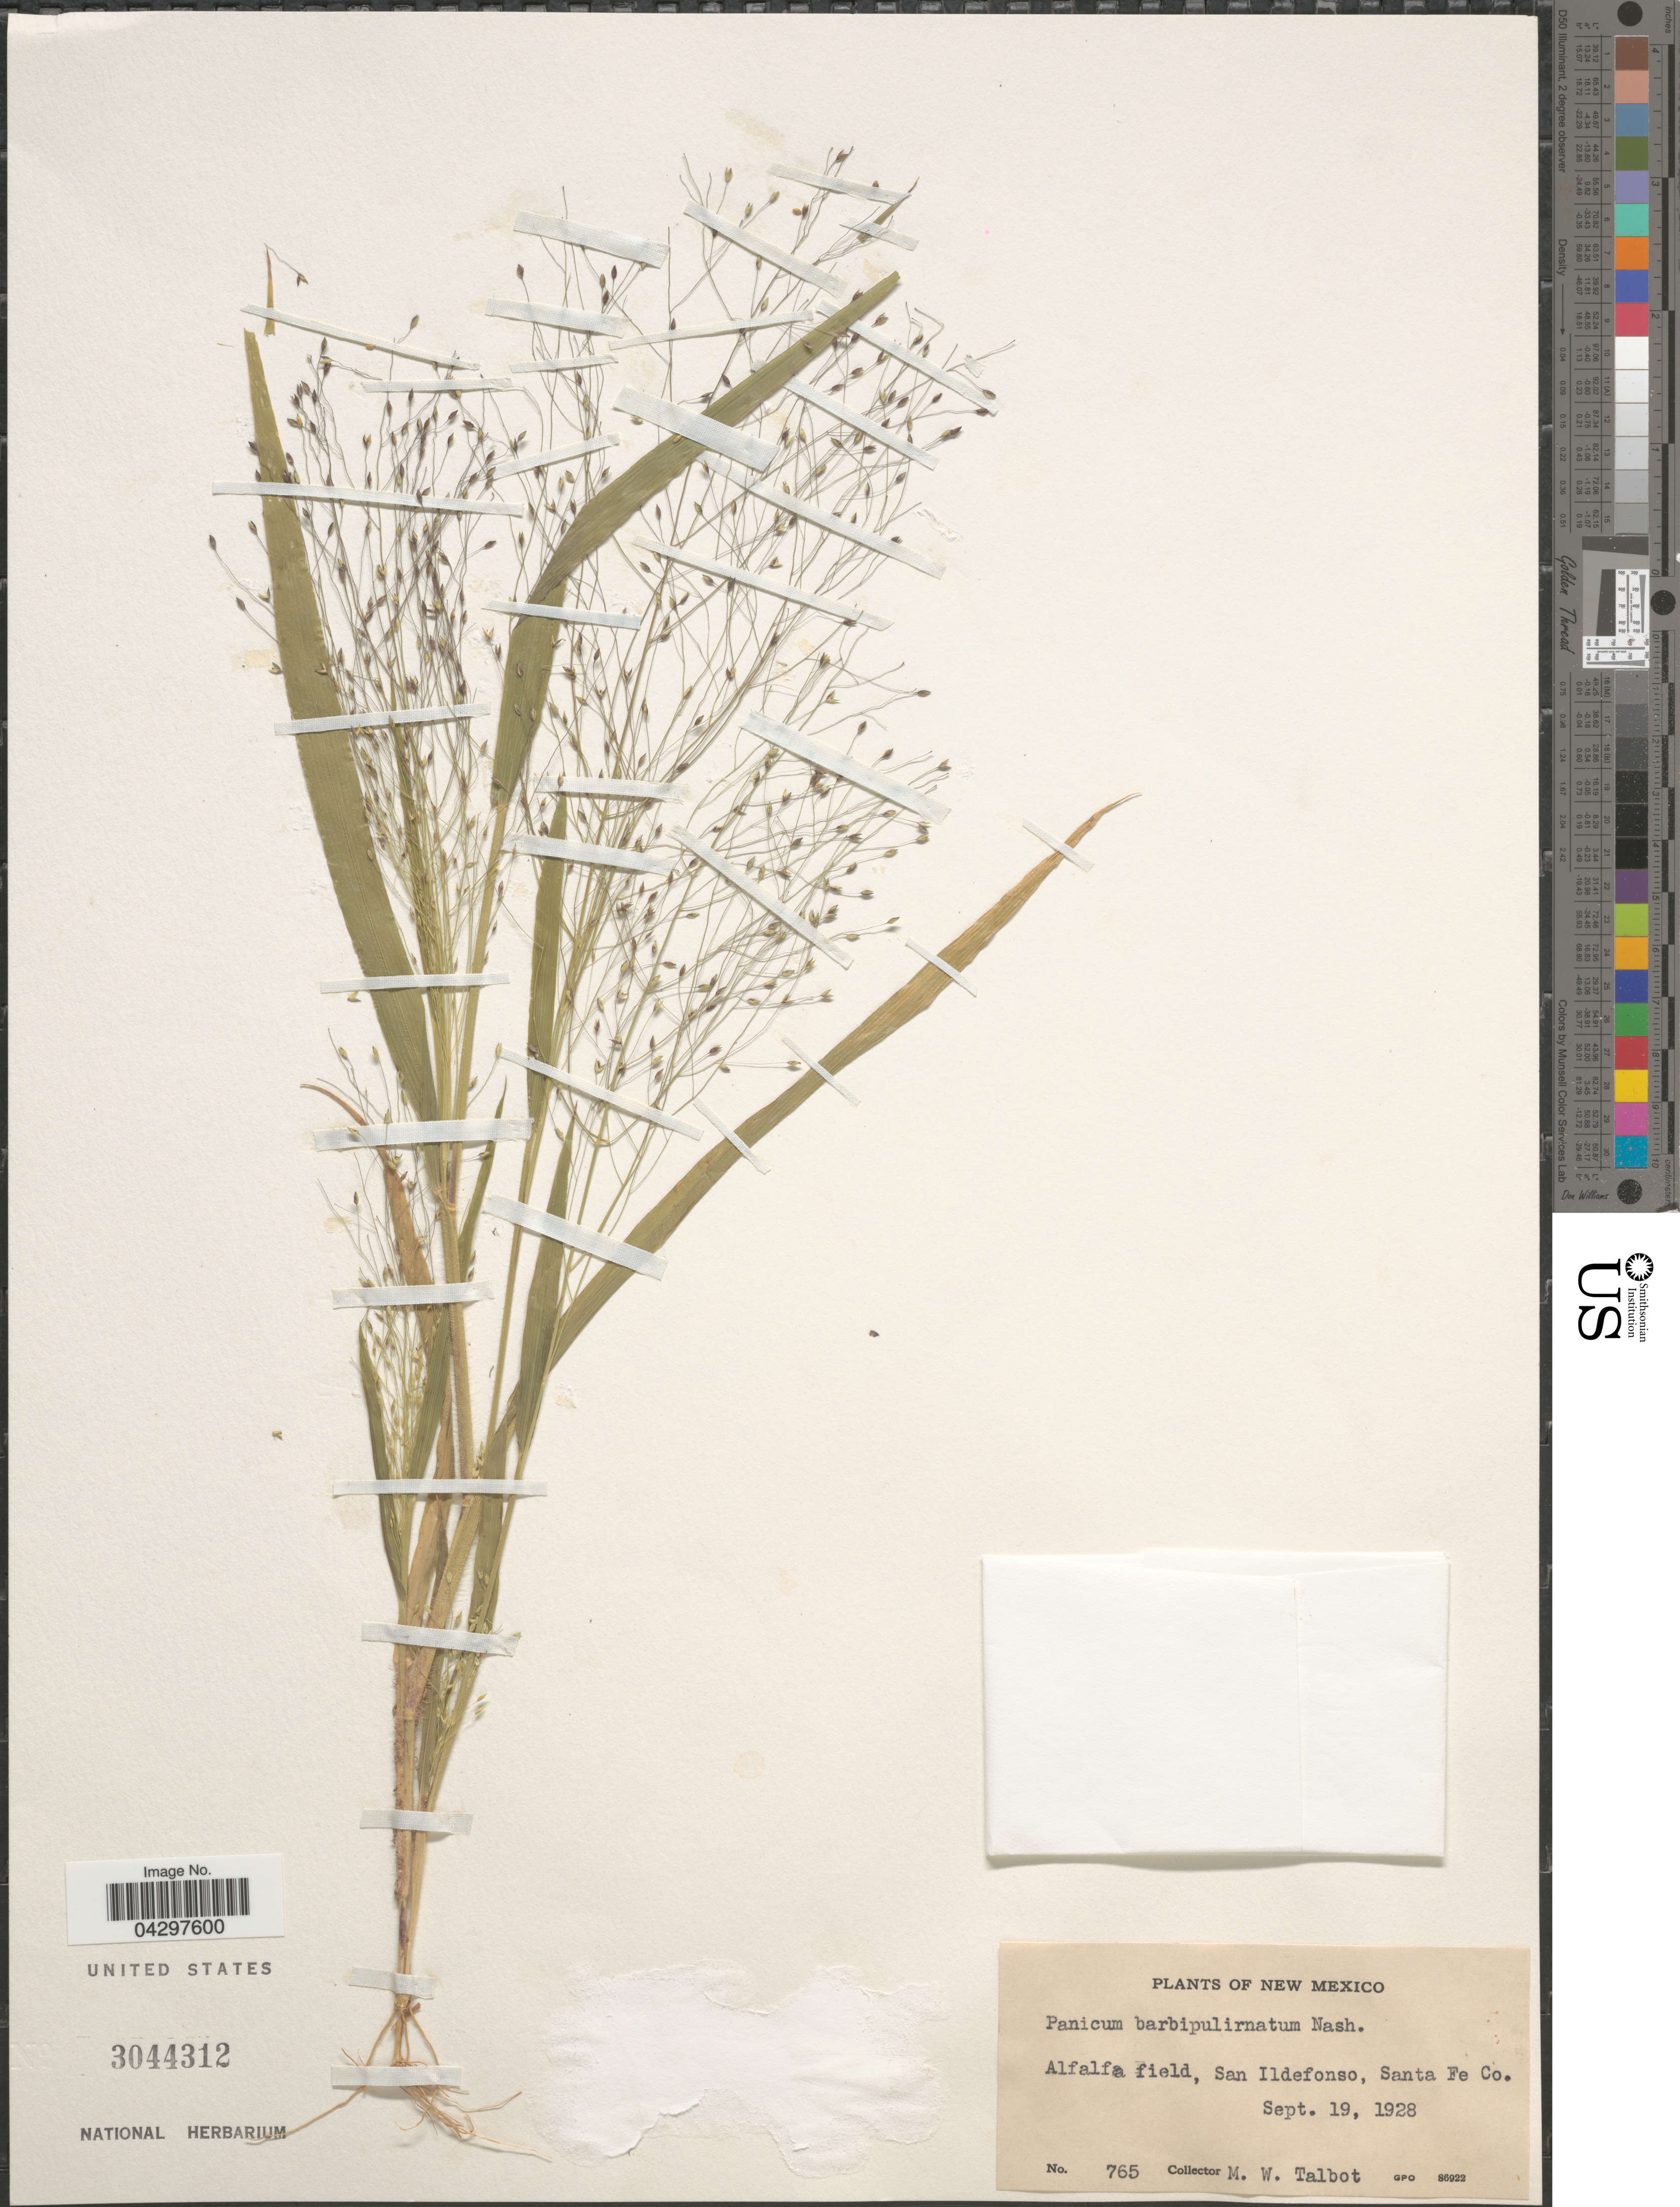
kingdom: Plantae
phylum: Tracheophyta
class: Liliopsida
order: Poales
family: Poaceae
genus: Panicum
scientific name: Panicum capillare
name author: L.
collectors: M. Talbot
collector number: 765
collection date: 1928-09-19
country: United States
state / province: New Mexico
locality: Alfalfa field, San Ildefonso, Santa Fe Co.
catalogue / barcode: US 3044312